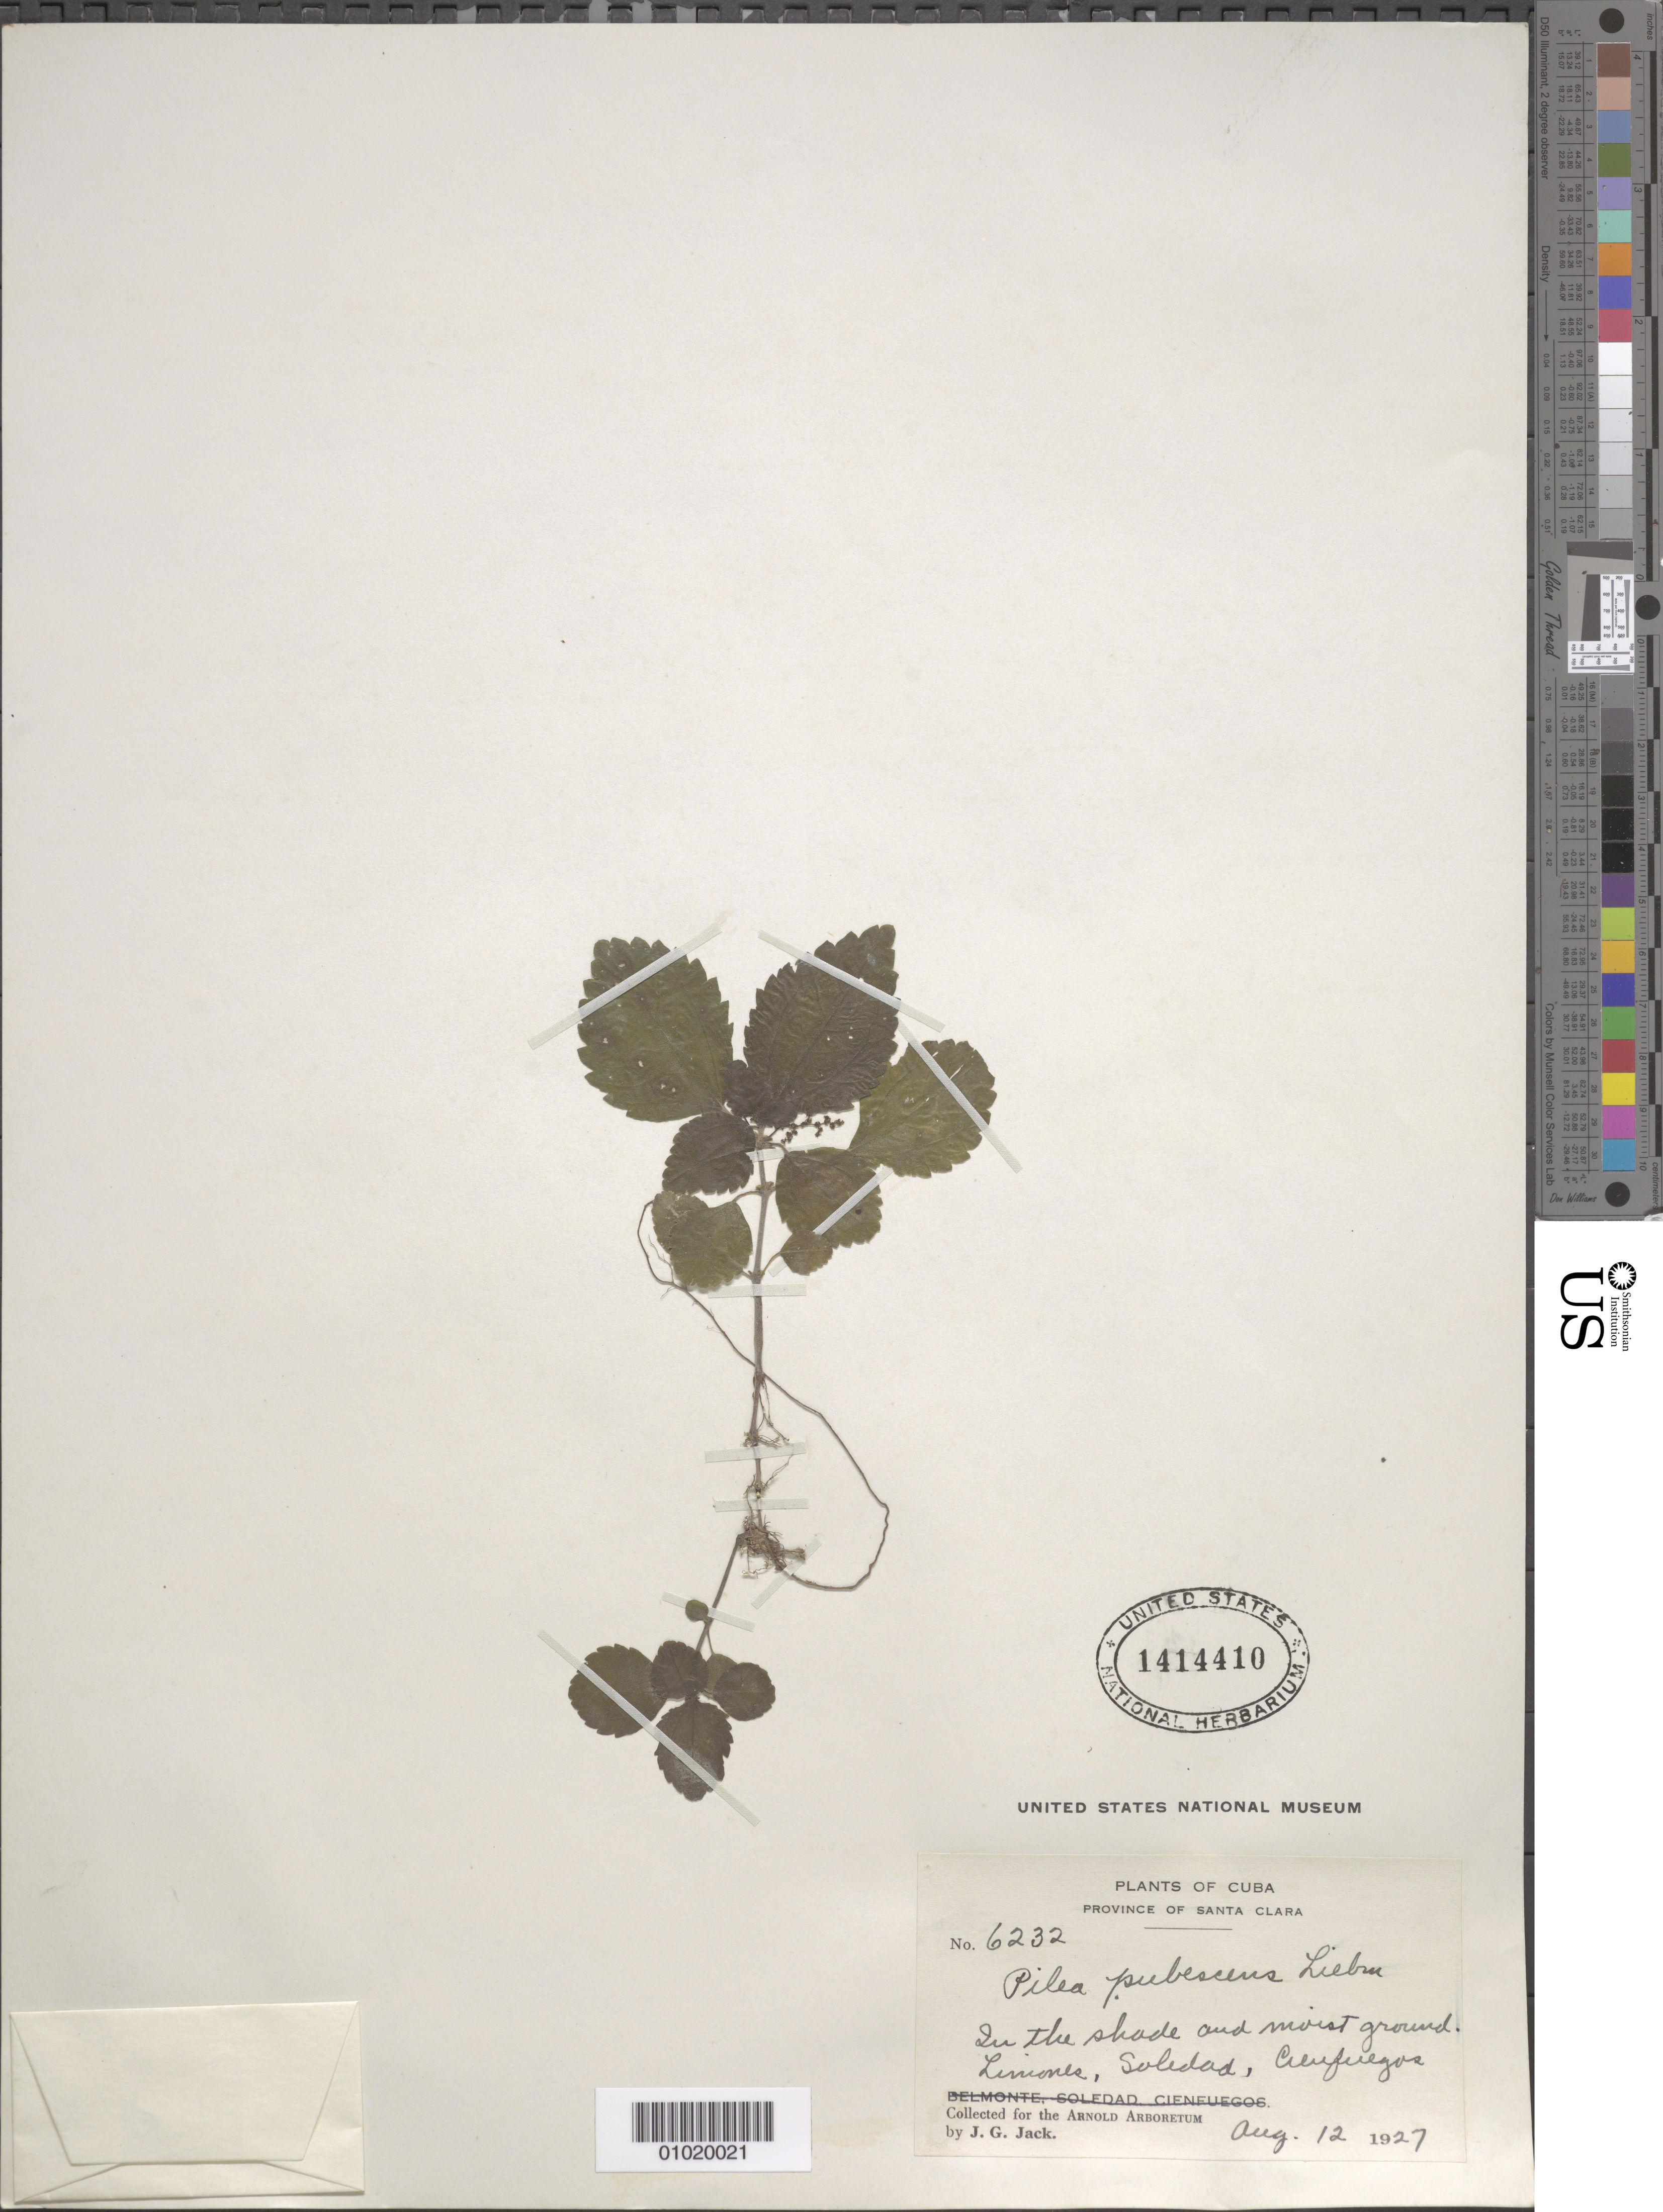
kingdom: Plantae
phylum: Tracheophyta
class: Magnoliopsida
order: Rosales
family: Urticaceae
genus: Pilea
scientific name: Pilea pubescens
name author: Liebm.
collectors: J. G. Jack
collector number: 6232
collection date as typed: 12 Aug 1927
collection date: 1927-08-12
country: Cuba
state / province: Villa Clara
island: Cuba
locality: Liniones, Solidad, Cienfuegos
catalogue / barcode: US 1414410